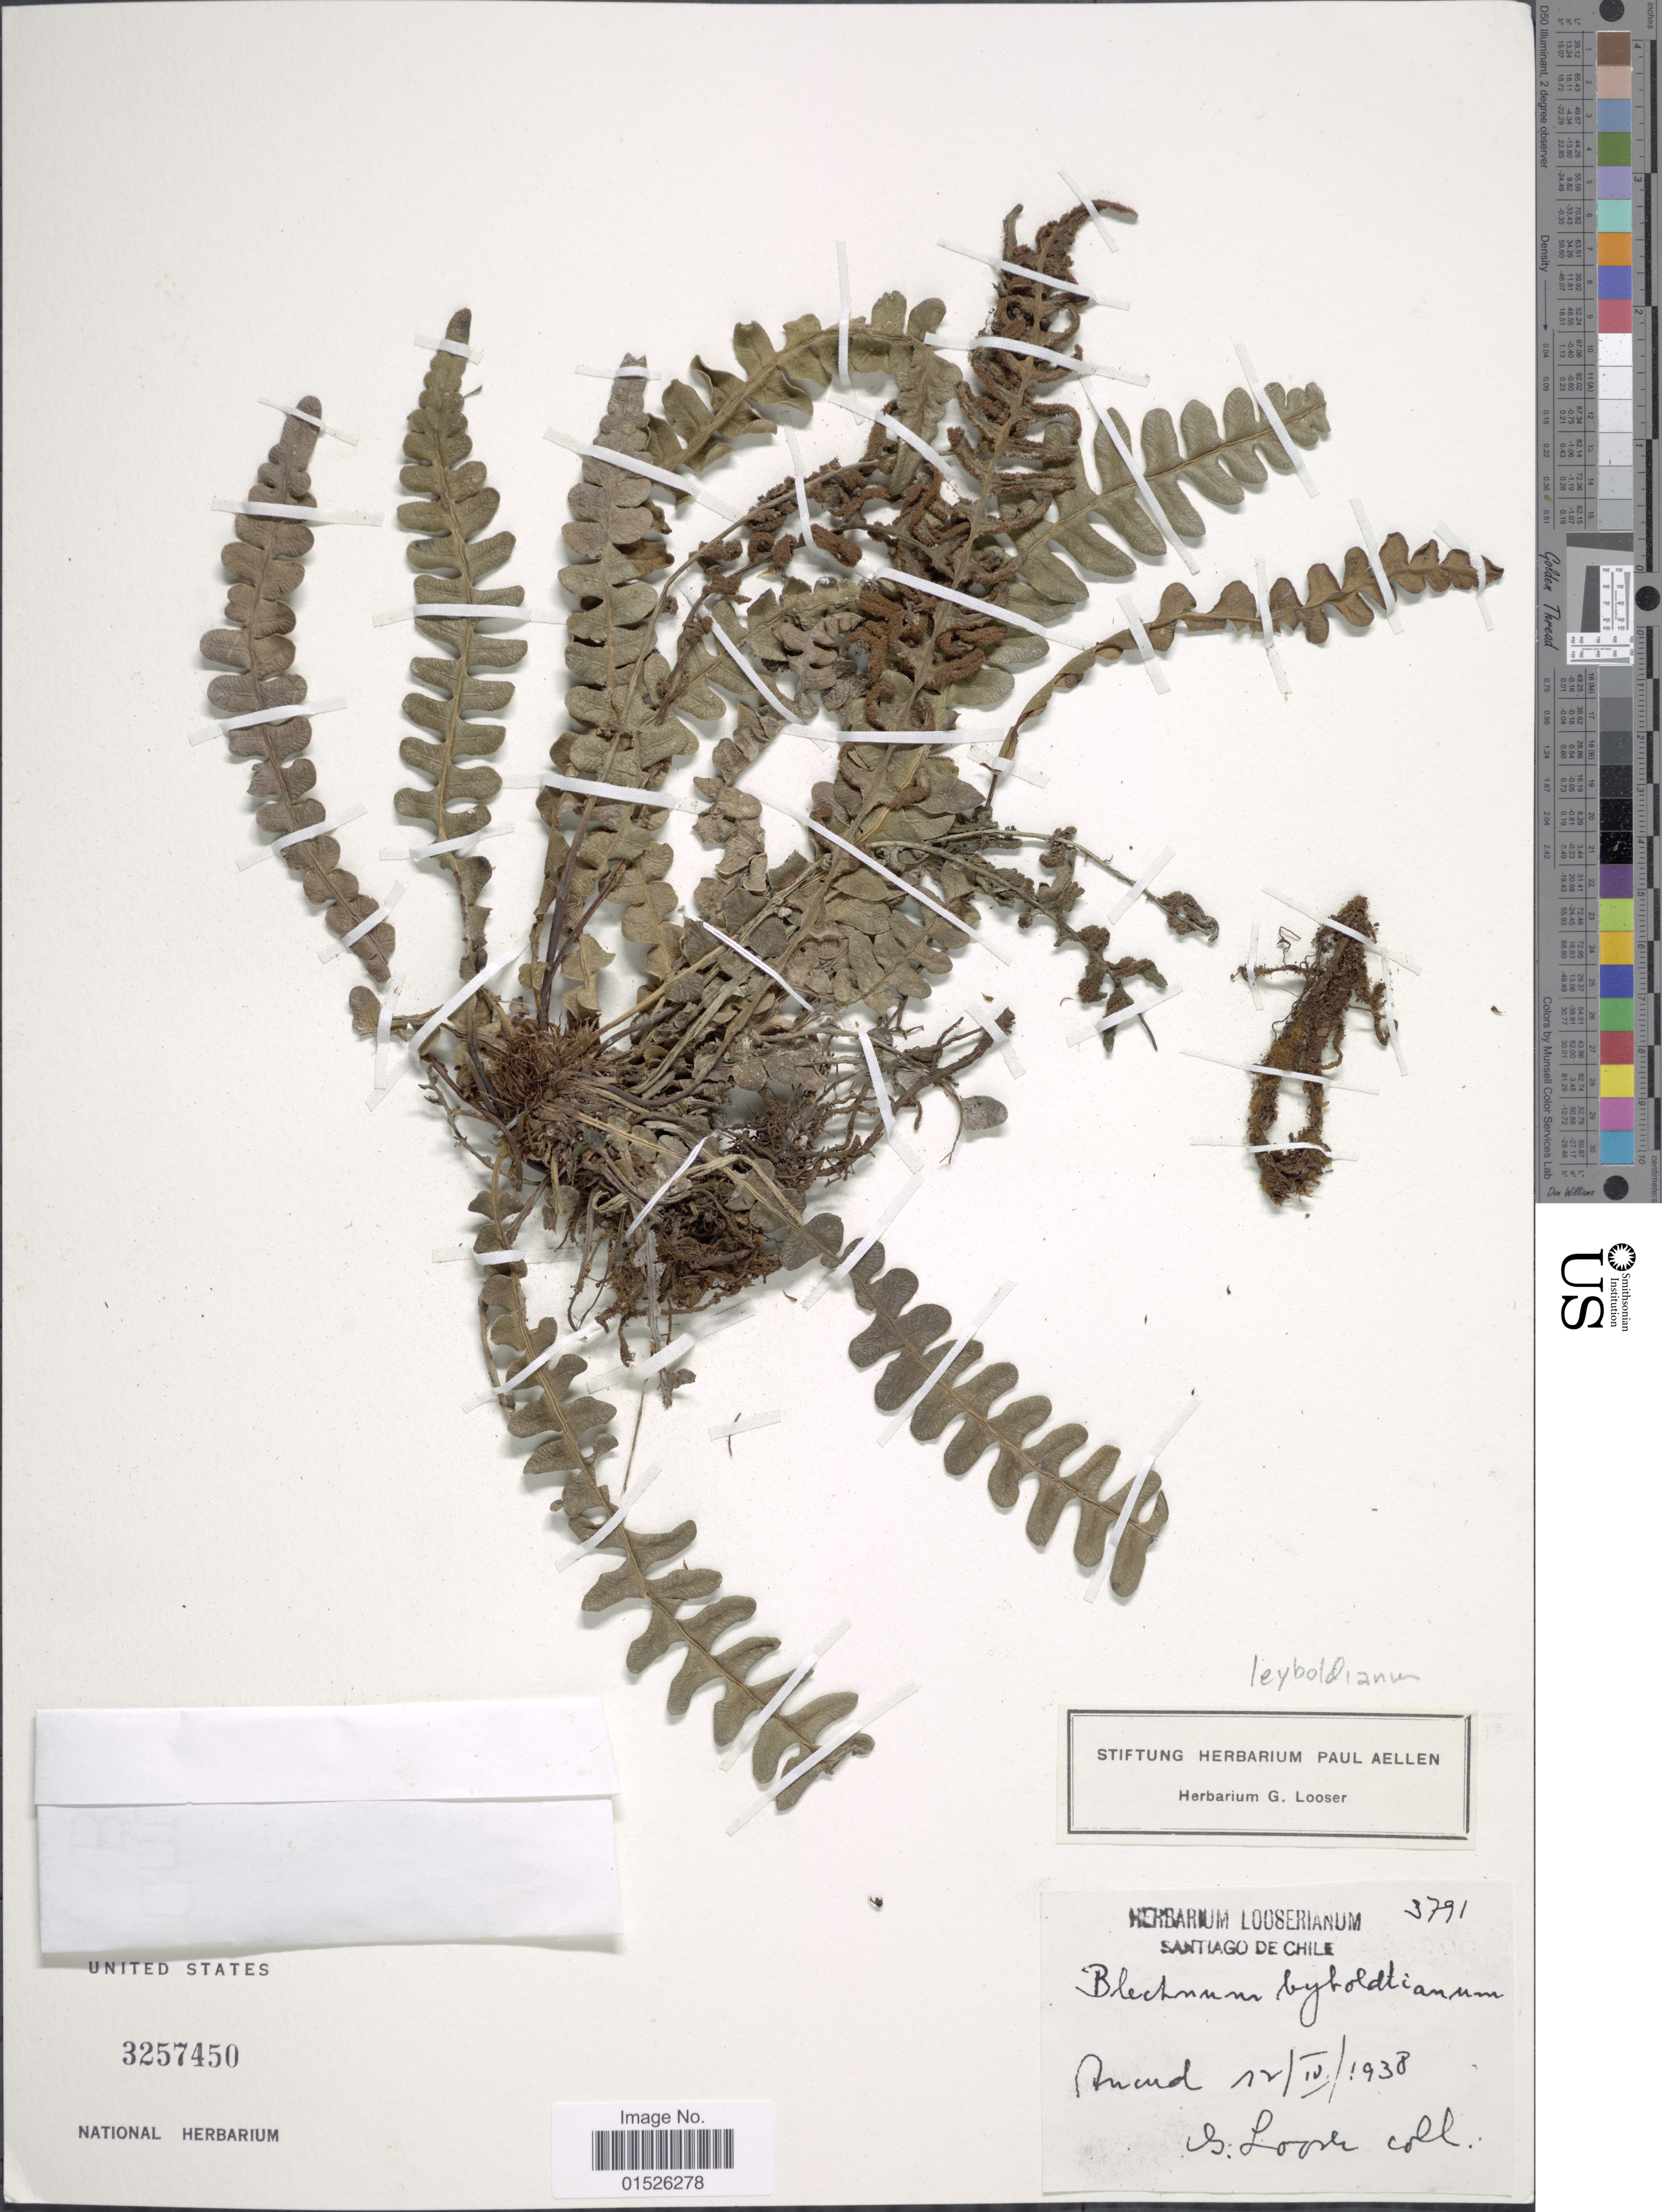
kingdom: Plantae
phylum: Tracheophyta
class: Polypodiopsida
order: Polypodiales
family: Blechnaceae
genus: Blechnum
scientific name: Blechnum leyboldtianum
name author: (Phil.) C. Chr.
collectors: G. Looser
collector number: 3791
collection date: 1938-10-12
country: Chile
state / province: Región Metropolitana (RM)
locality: Ancud, Santiago de Chile.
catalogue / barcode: US 3257450